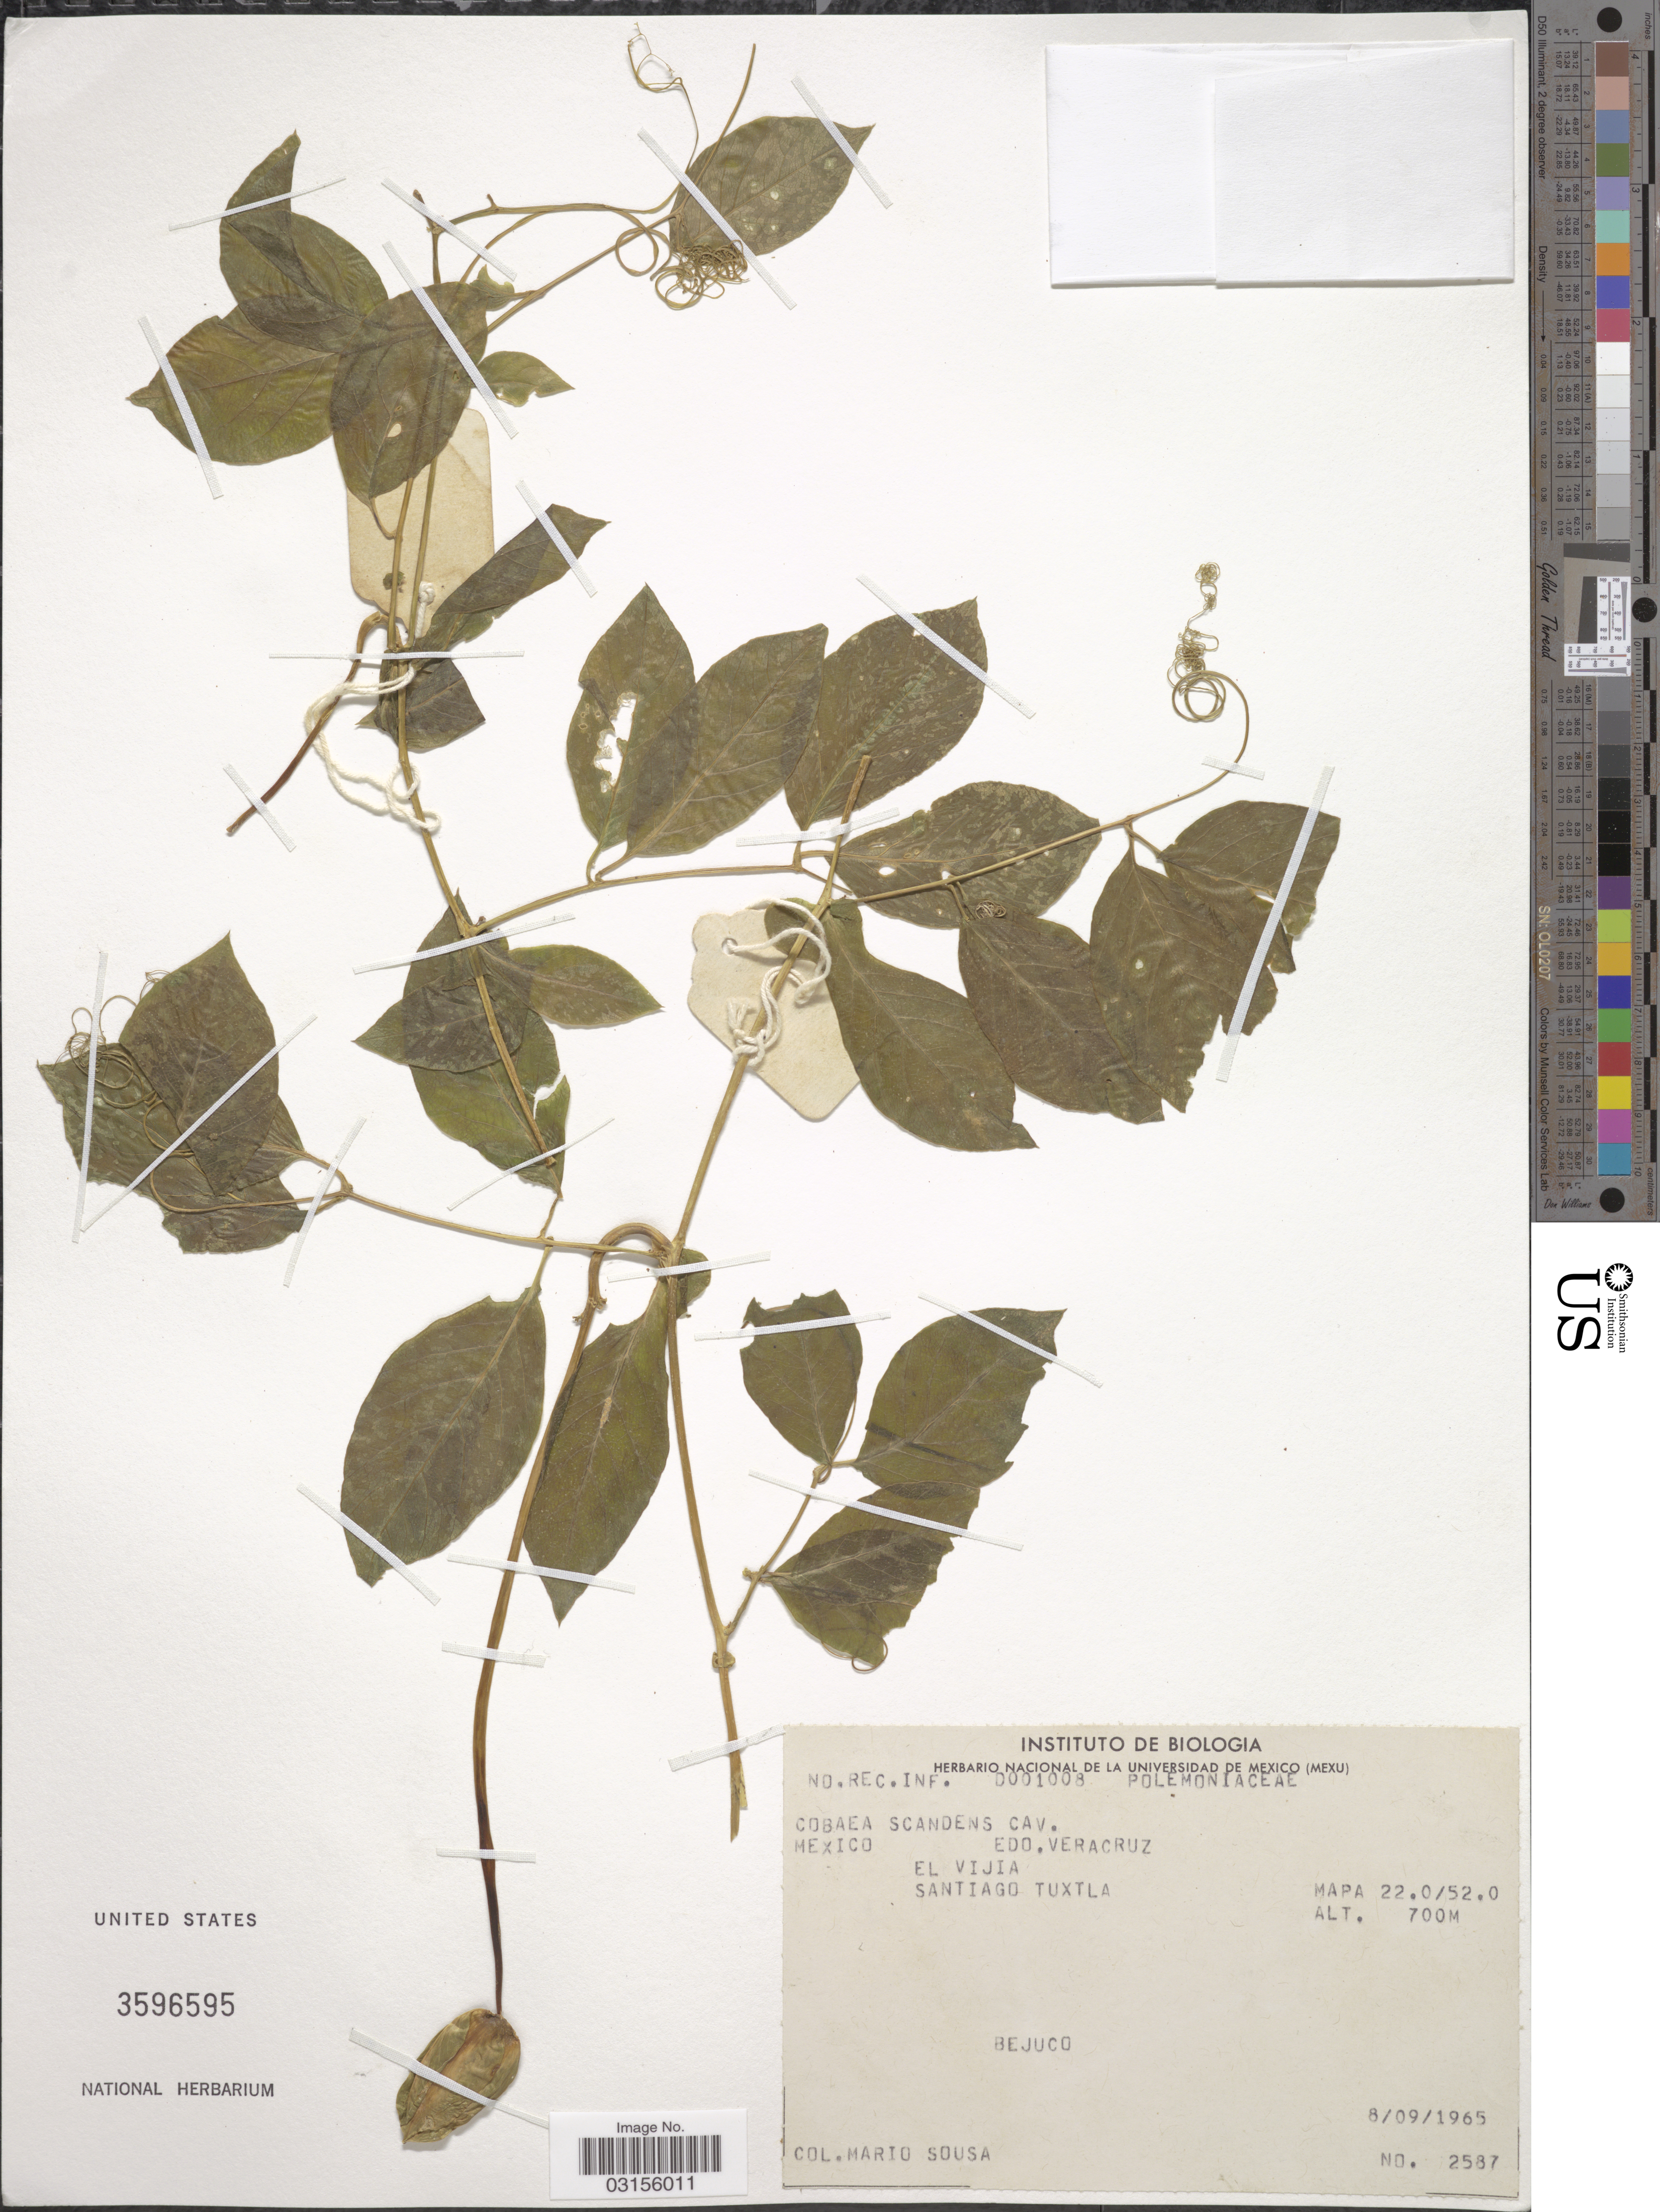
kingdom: Plantae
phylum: Tracheophyta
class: Magnoliopsida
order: Ericales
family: Polemoniaceae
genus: Cobaea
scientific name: Cobaea scandens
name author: Cav.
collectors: M. Sousa S.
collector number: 2587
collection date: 1965-09-08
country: Mexico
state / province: Veracruz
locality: El Vijia Santiago Tuxtla Mapa 22.0/52.0.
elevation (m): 700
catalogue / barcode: US 3596595